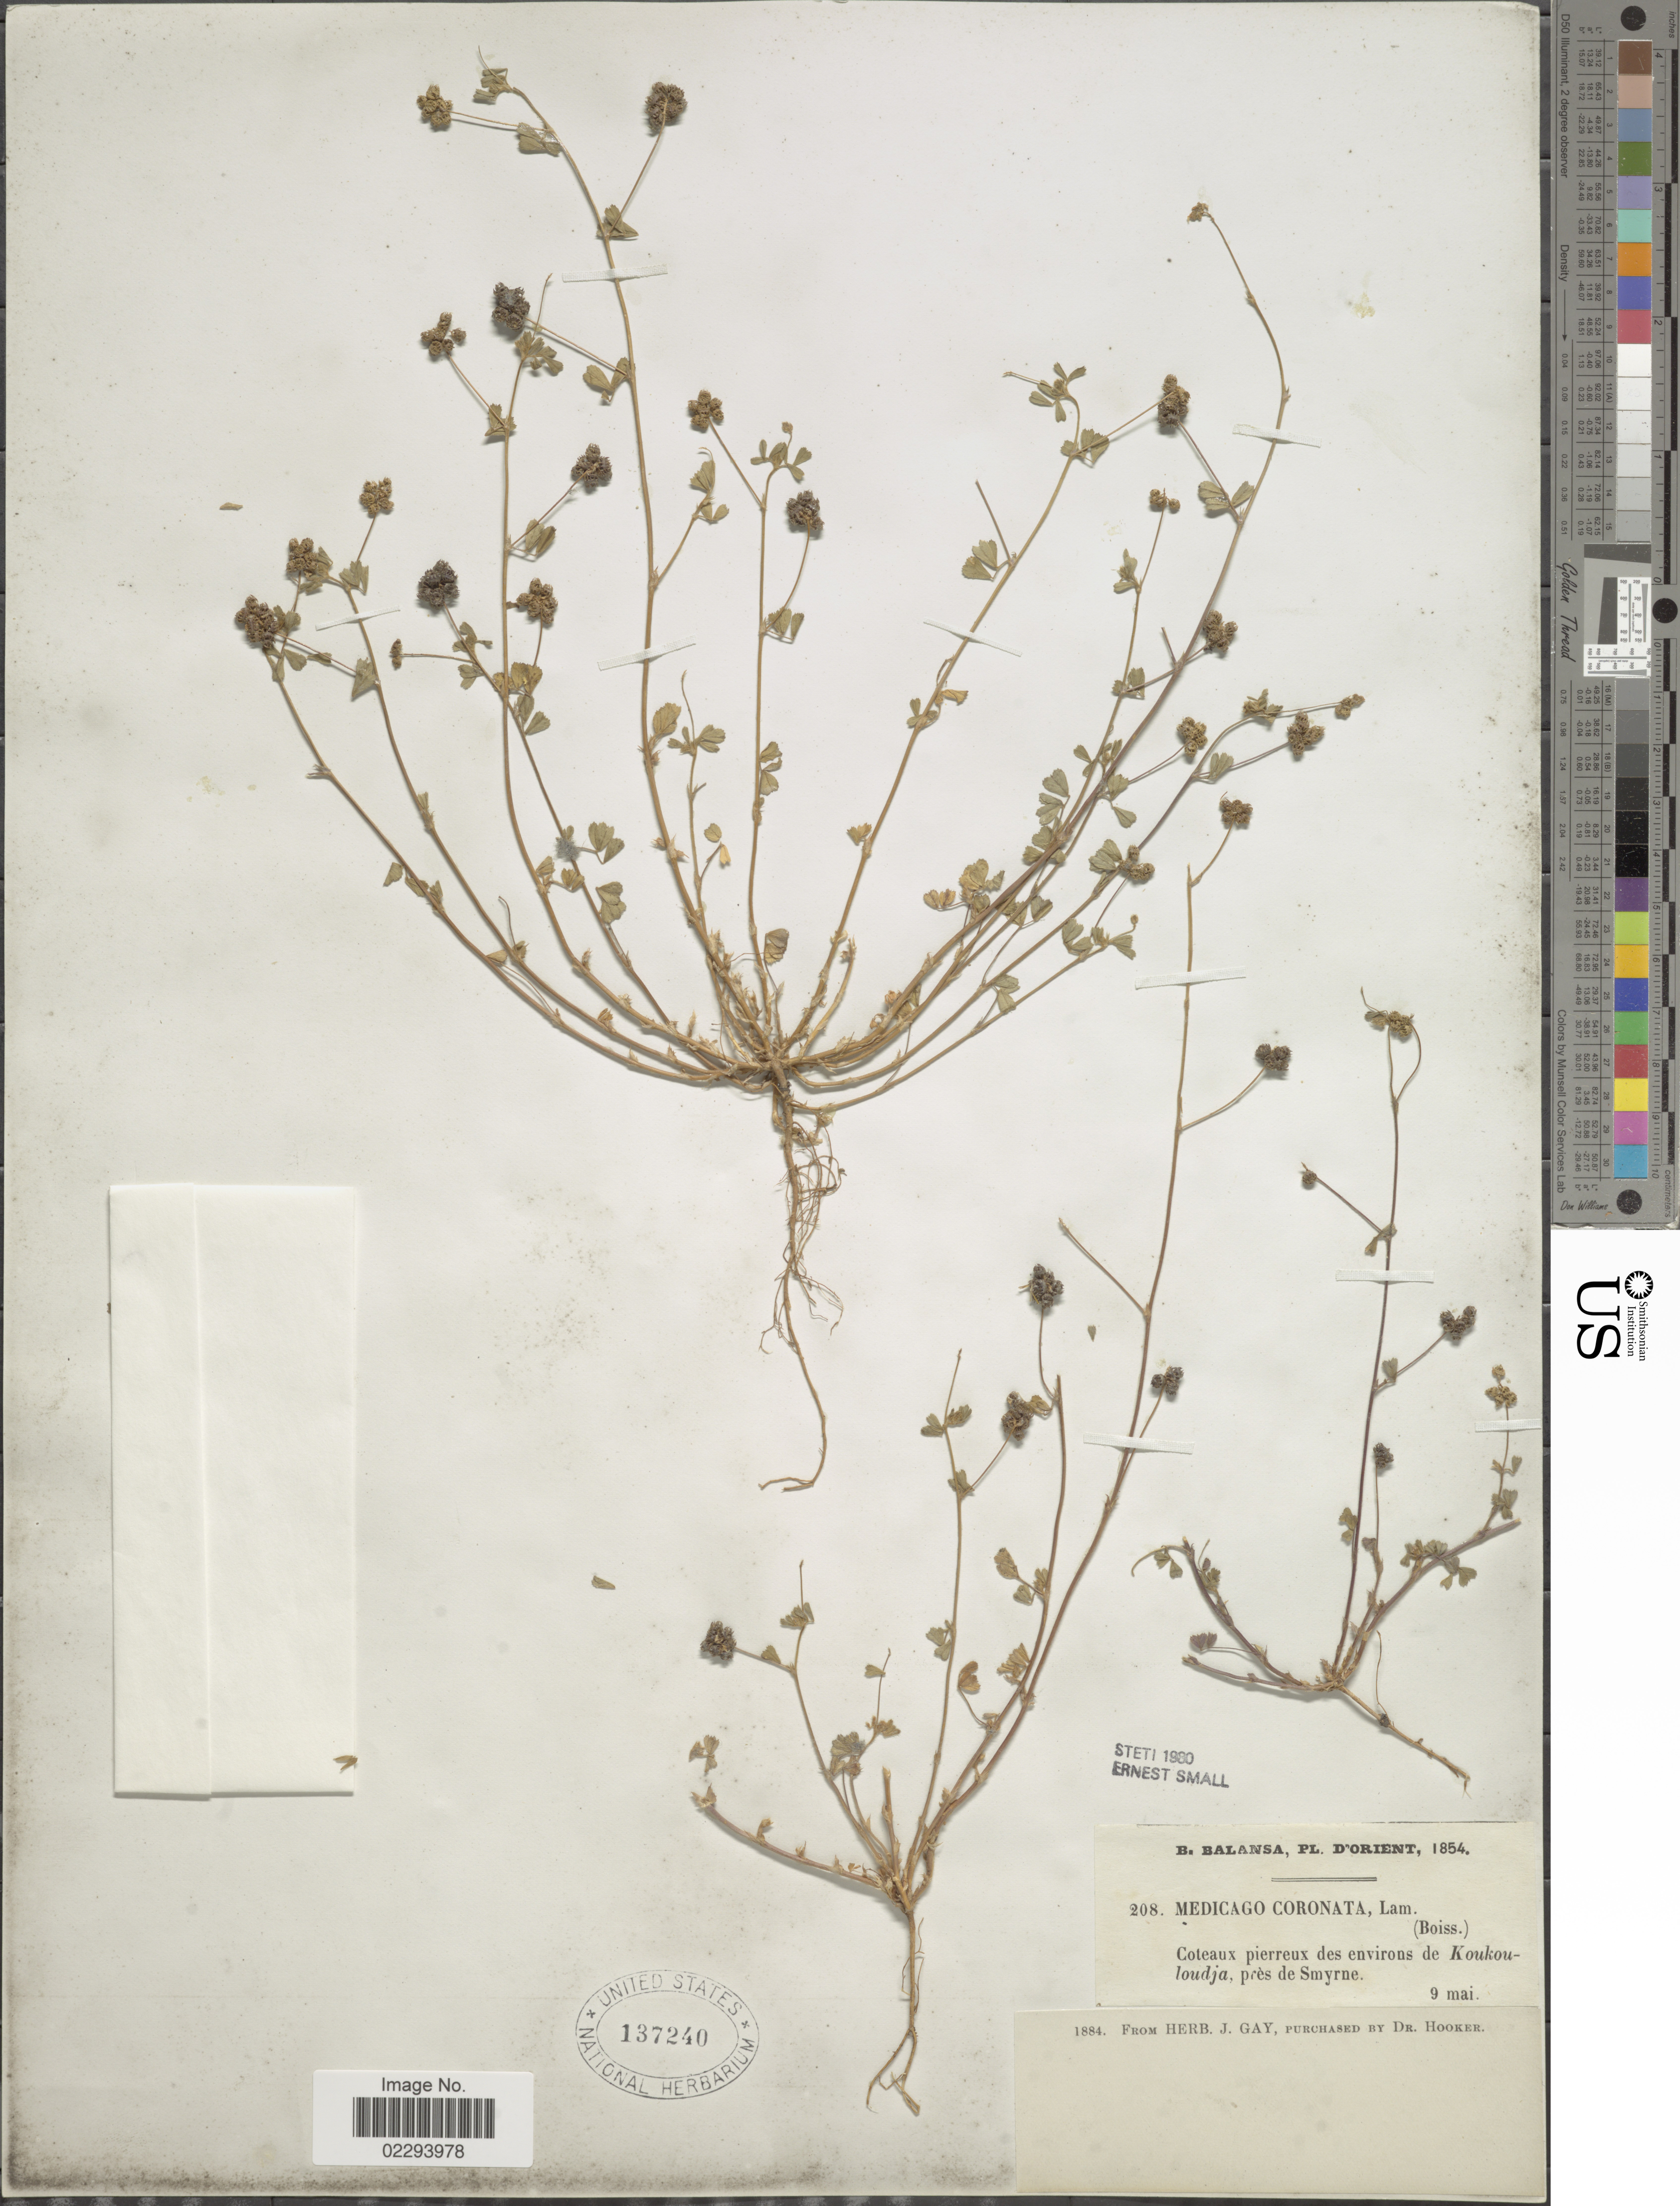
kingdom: Plantae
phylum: Tracheophyta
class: Magnoliopsida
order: Fabales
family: Fabaceae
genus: Medicago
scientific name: Medicago coronata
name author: (L.) Bartal.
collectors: B. Balansa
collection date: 1854-05-09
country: Turkey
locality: Pl. D'Orient, Coteaux pierreaux des environs de Koukouloudja, pres de Smyrne.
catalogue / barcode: US 137240